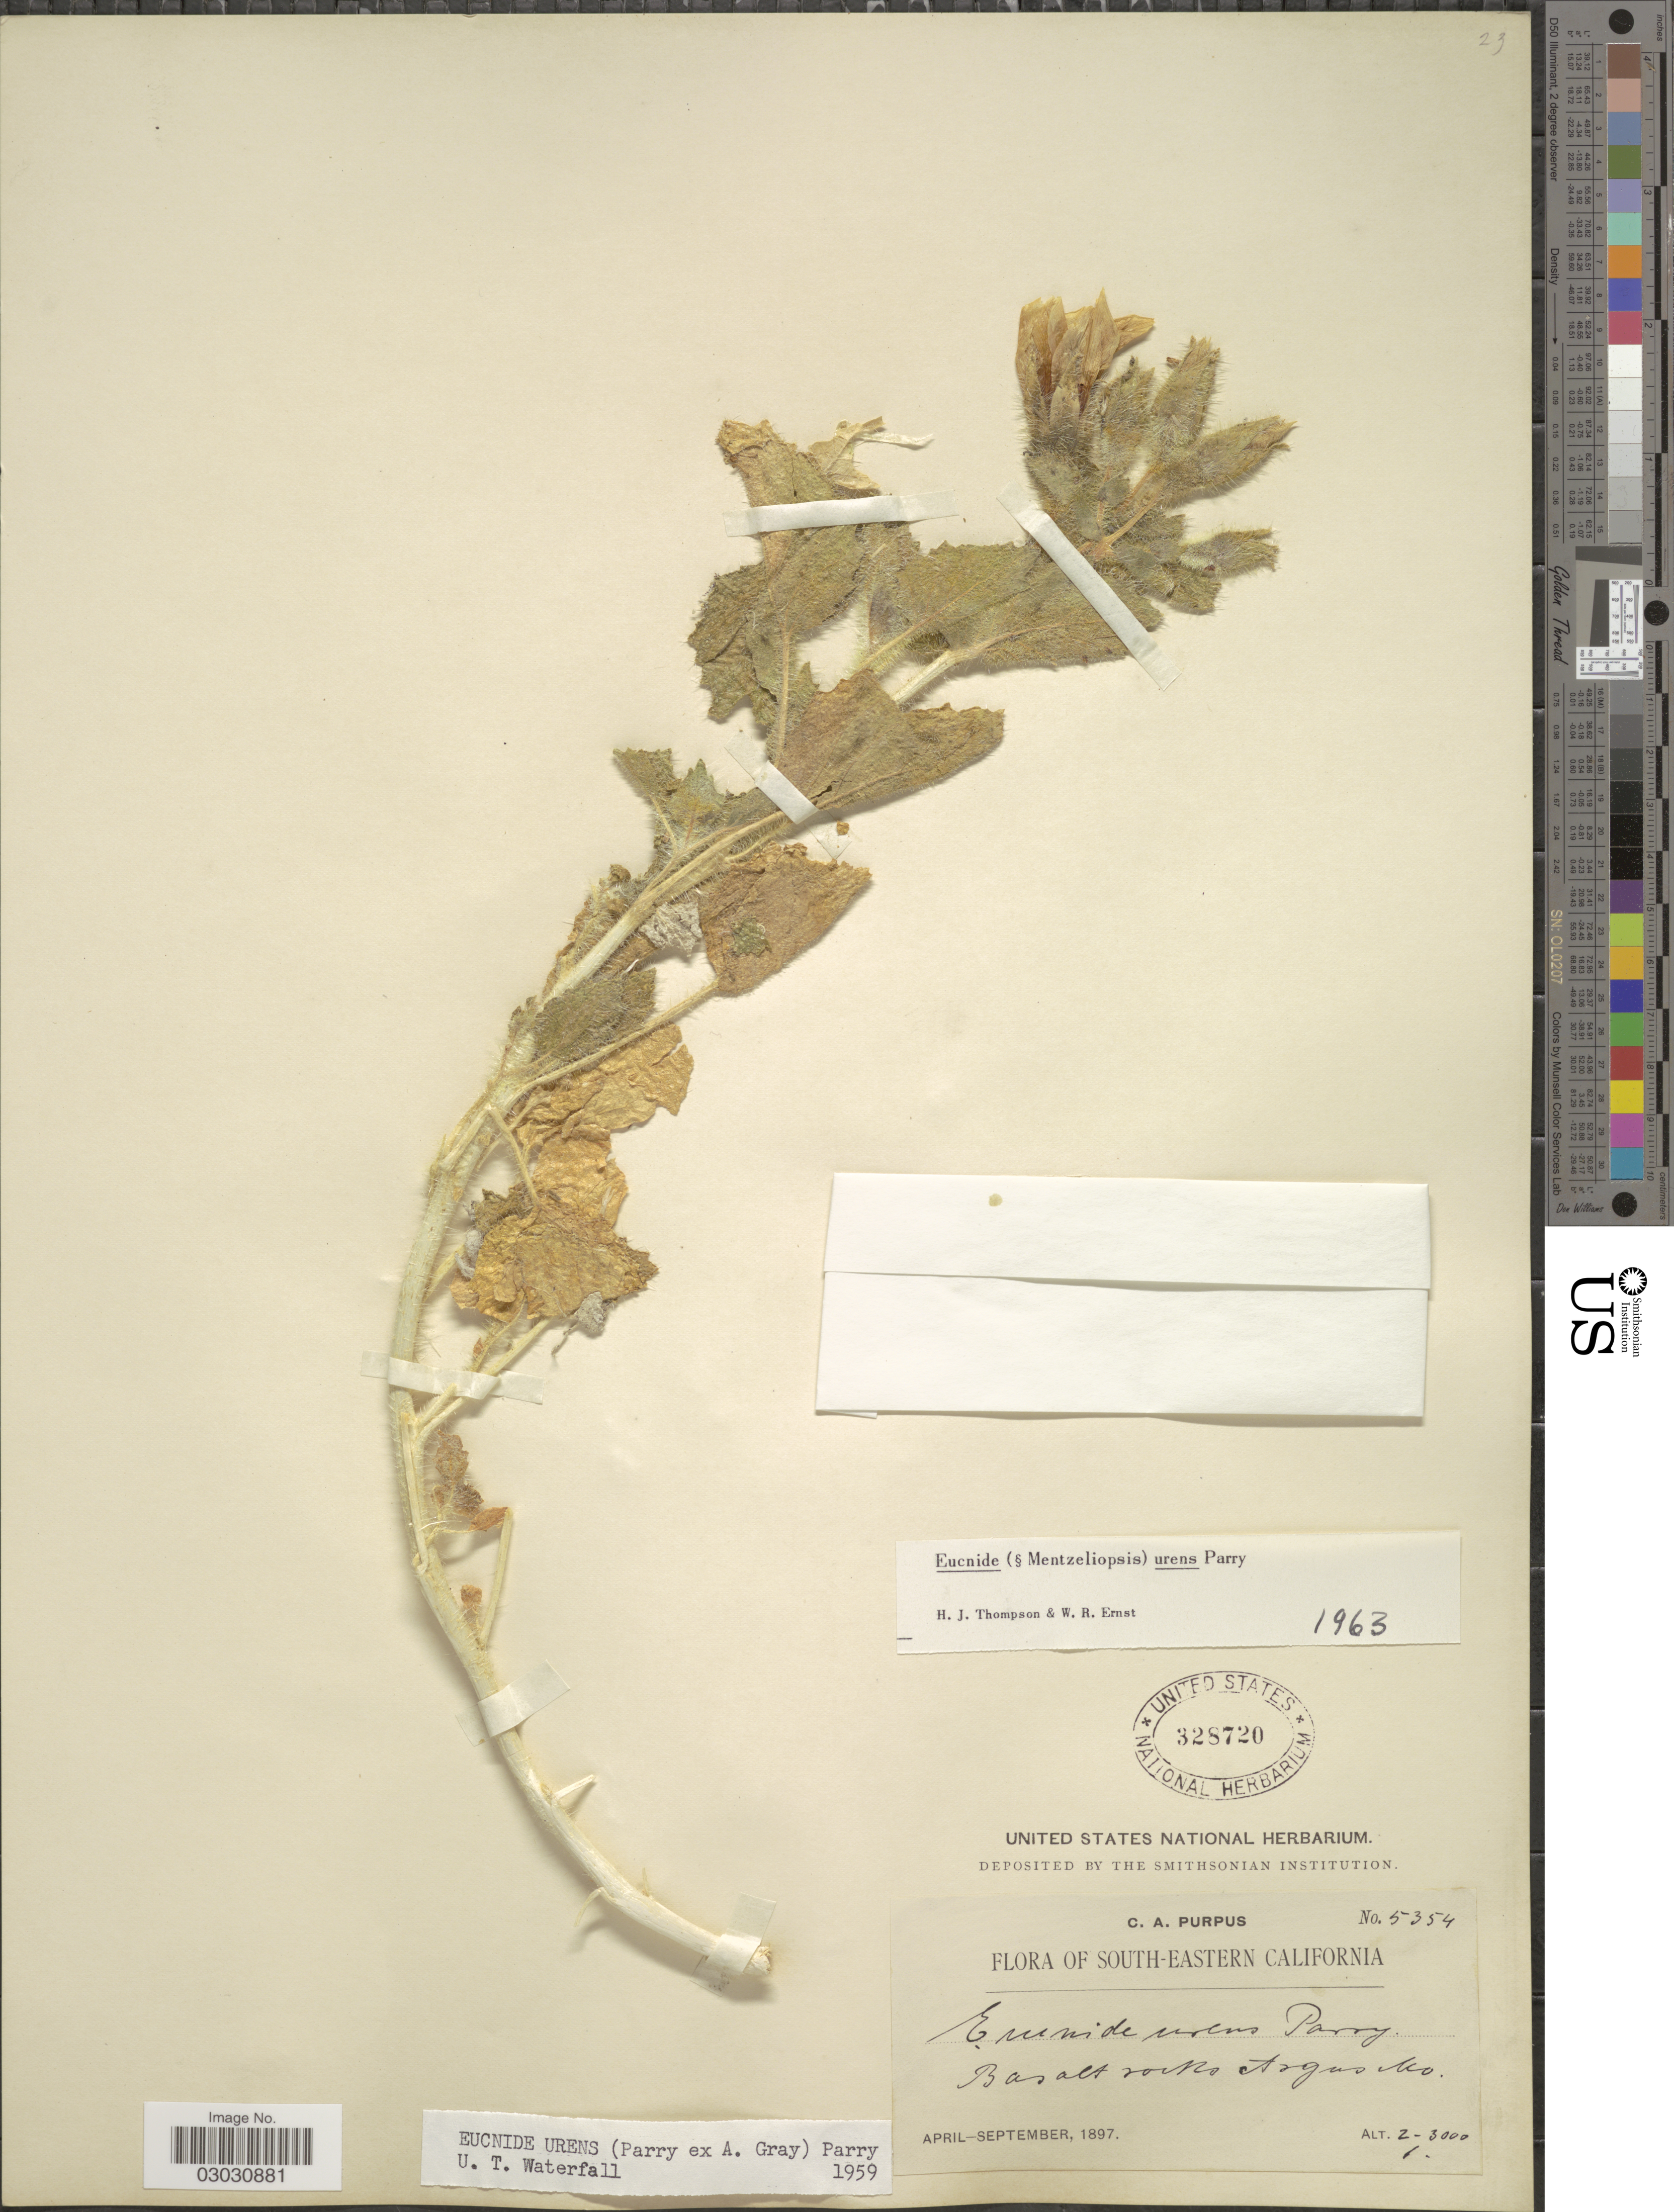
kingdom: Plantae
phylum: Tracheophyta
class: Magnoliopsida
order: Cornales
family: Loasaceae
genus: Eucnide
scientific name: Eucnide urens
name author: Parry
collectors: C. A. Purpus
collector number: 5354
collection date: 1897-04/1897-09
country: United States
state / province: California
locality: South-eastern California. Basalt rocks Argus Mts.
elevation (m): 610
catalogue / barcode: US 328720